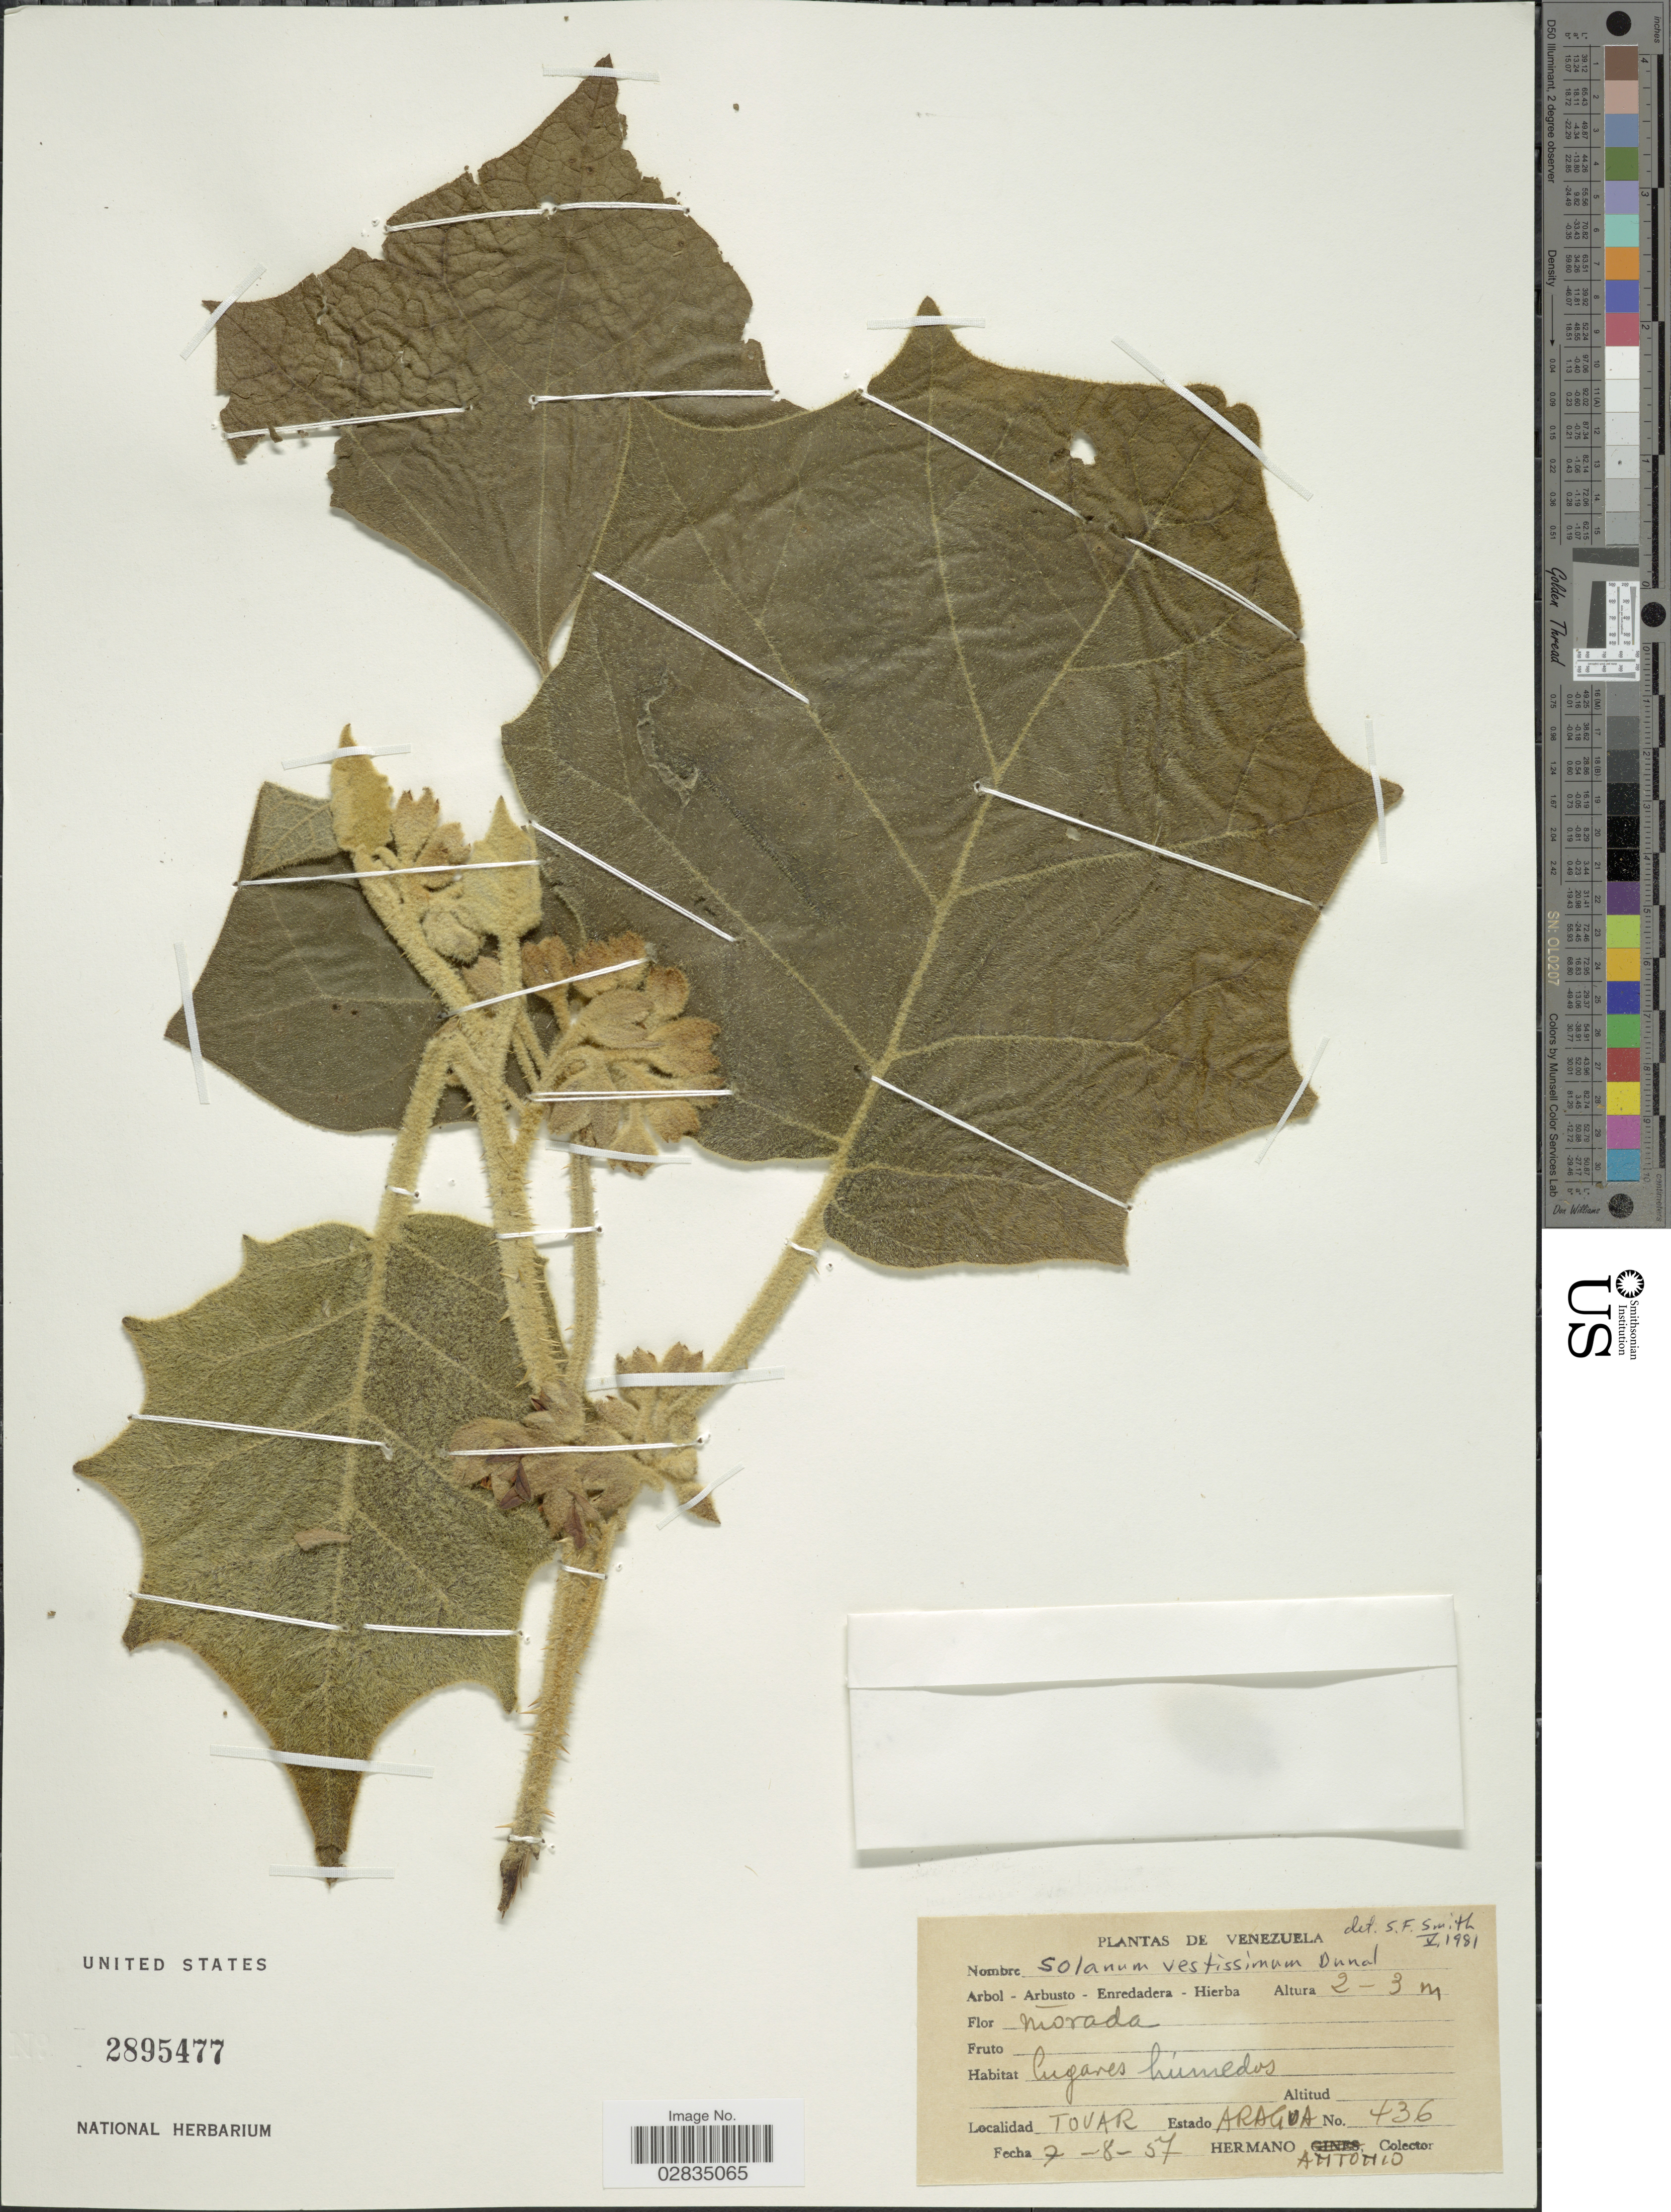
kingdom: Plantae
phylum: Tracheophyta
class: Magnoliopsida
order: Solanales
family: Solanaceae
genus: Solanum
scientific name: Solanum vestissimum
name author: Dunal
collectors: H. Antonio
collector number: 436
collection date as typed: Transcribed d/m/y: 7/8/57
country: Venezuela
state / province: Aragua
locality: Tovar.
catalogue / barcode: US 2895477